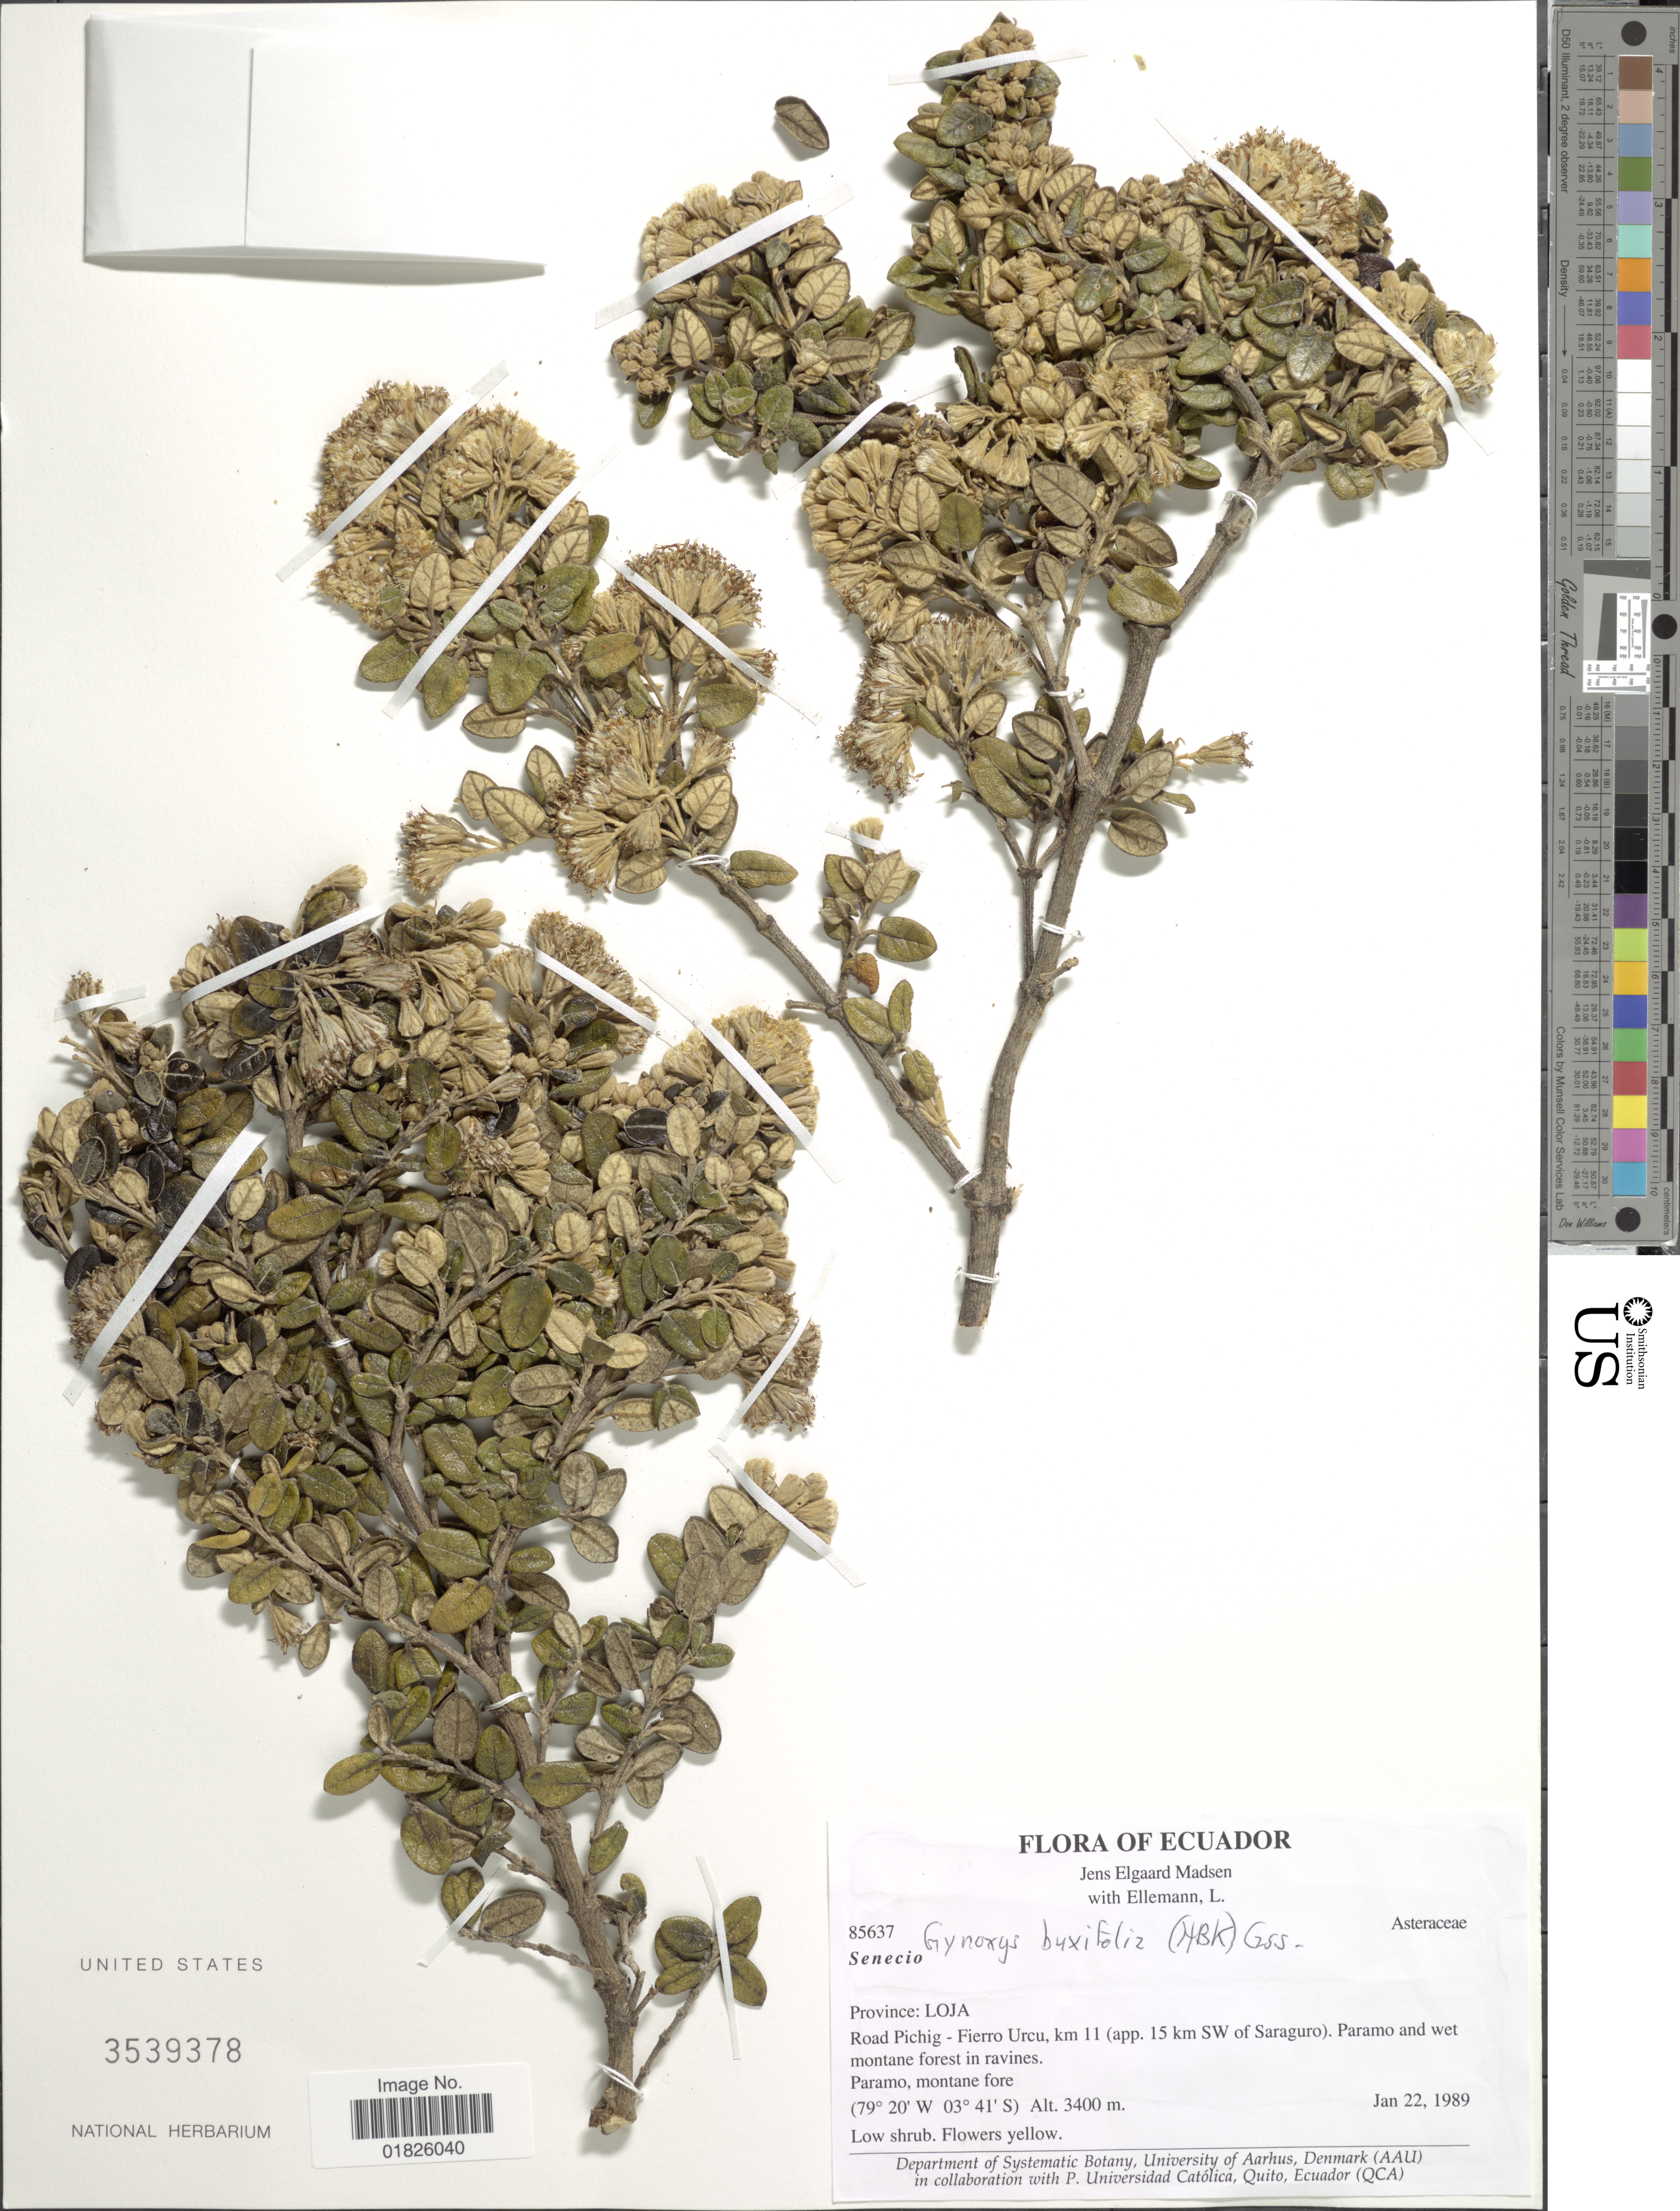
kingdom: Plantae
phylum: Tracheophyta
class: Magnoliopsida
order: Asterales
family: Asteraceae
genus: Gynoxys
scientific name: Gynoxys buxifolia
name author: (Kunth) Cass.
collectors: J. E. Madsen & L. Ellemann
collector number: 85637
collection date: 1989-01-22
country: Ecuador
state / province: Loja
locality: Road Pichig-Fierro Urcu, km 11 (app. 15 km SW of Saraguro)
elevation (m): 3400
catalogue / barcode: US 3539378